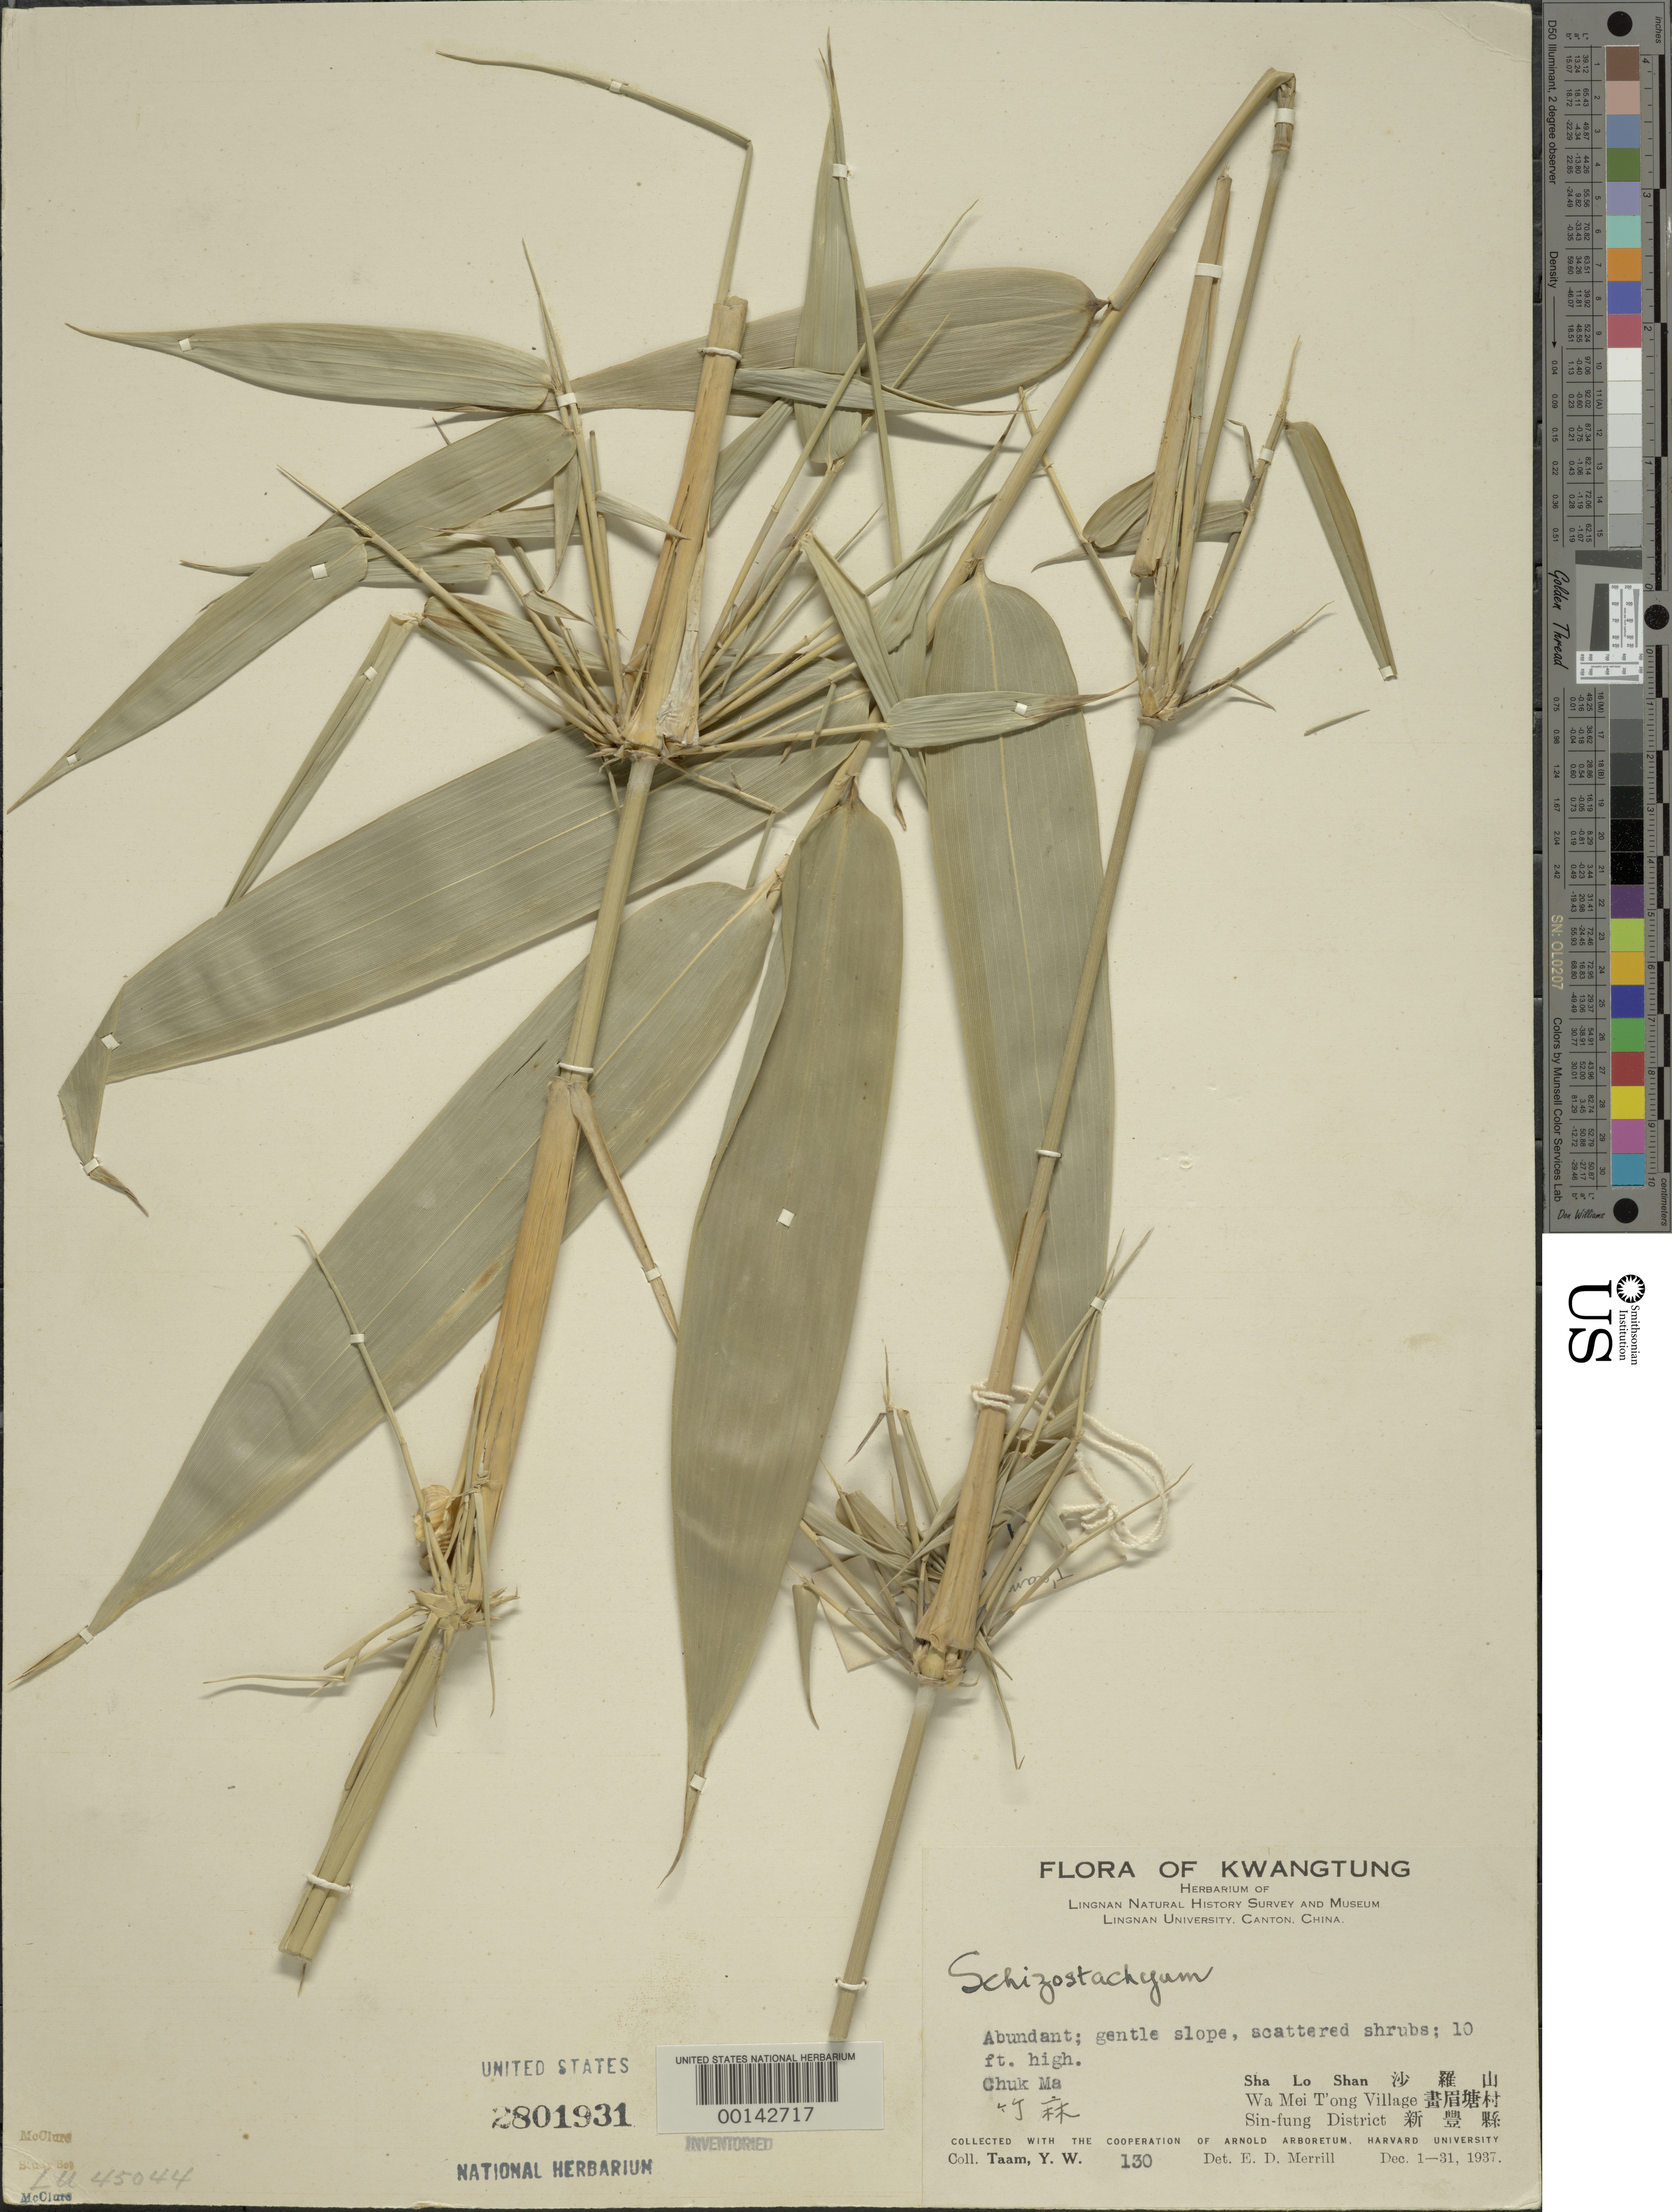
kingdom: Plantae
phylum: Tracheophyta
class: Liliopsida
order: Poales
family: Poaceae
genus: Schizostachyum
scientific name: Schizostachyum sp.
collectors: Y. W. Taam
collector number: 130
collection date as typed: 01 Dec 1937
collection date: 1937-12-01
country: China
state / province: Guangdong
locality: Sha lo shan, wa mei t'ong village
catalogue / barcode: US 2801931